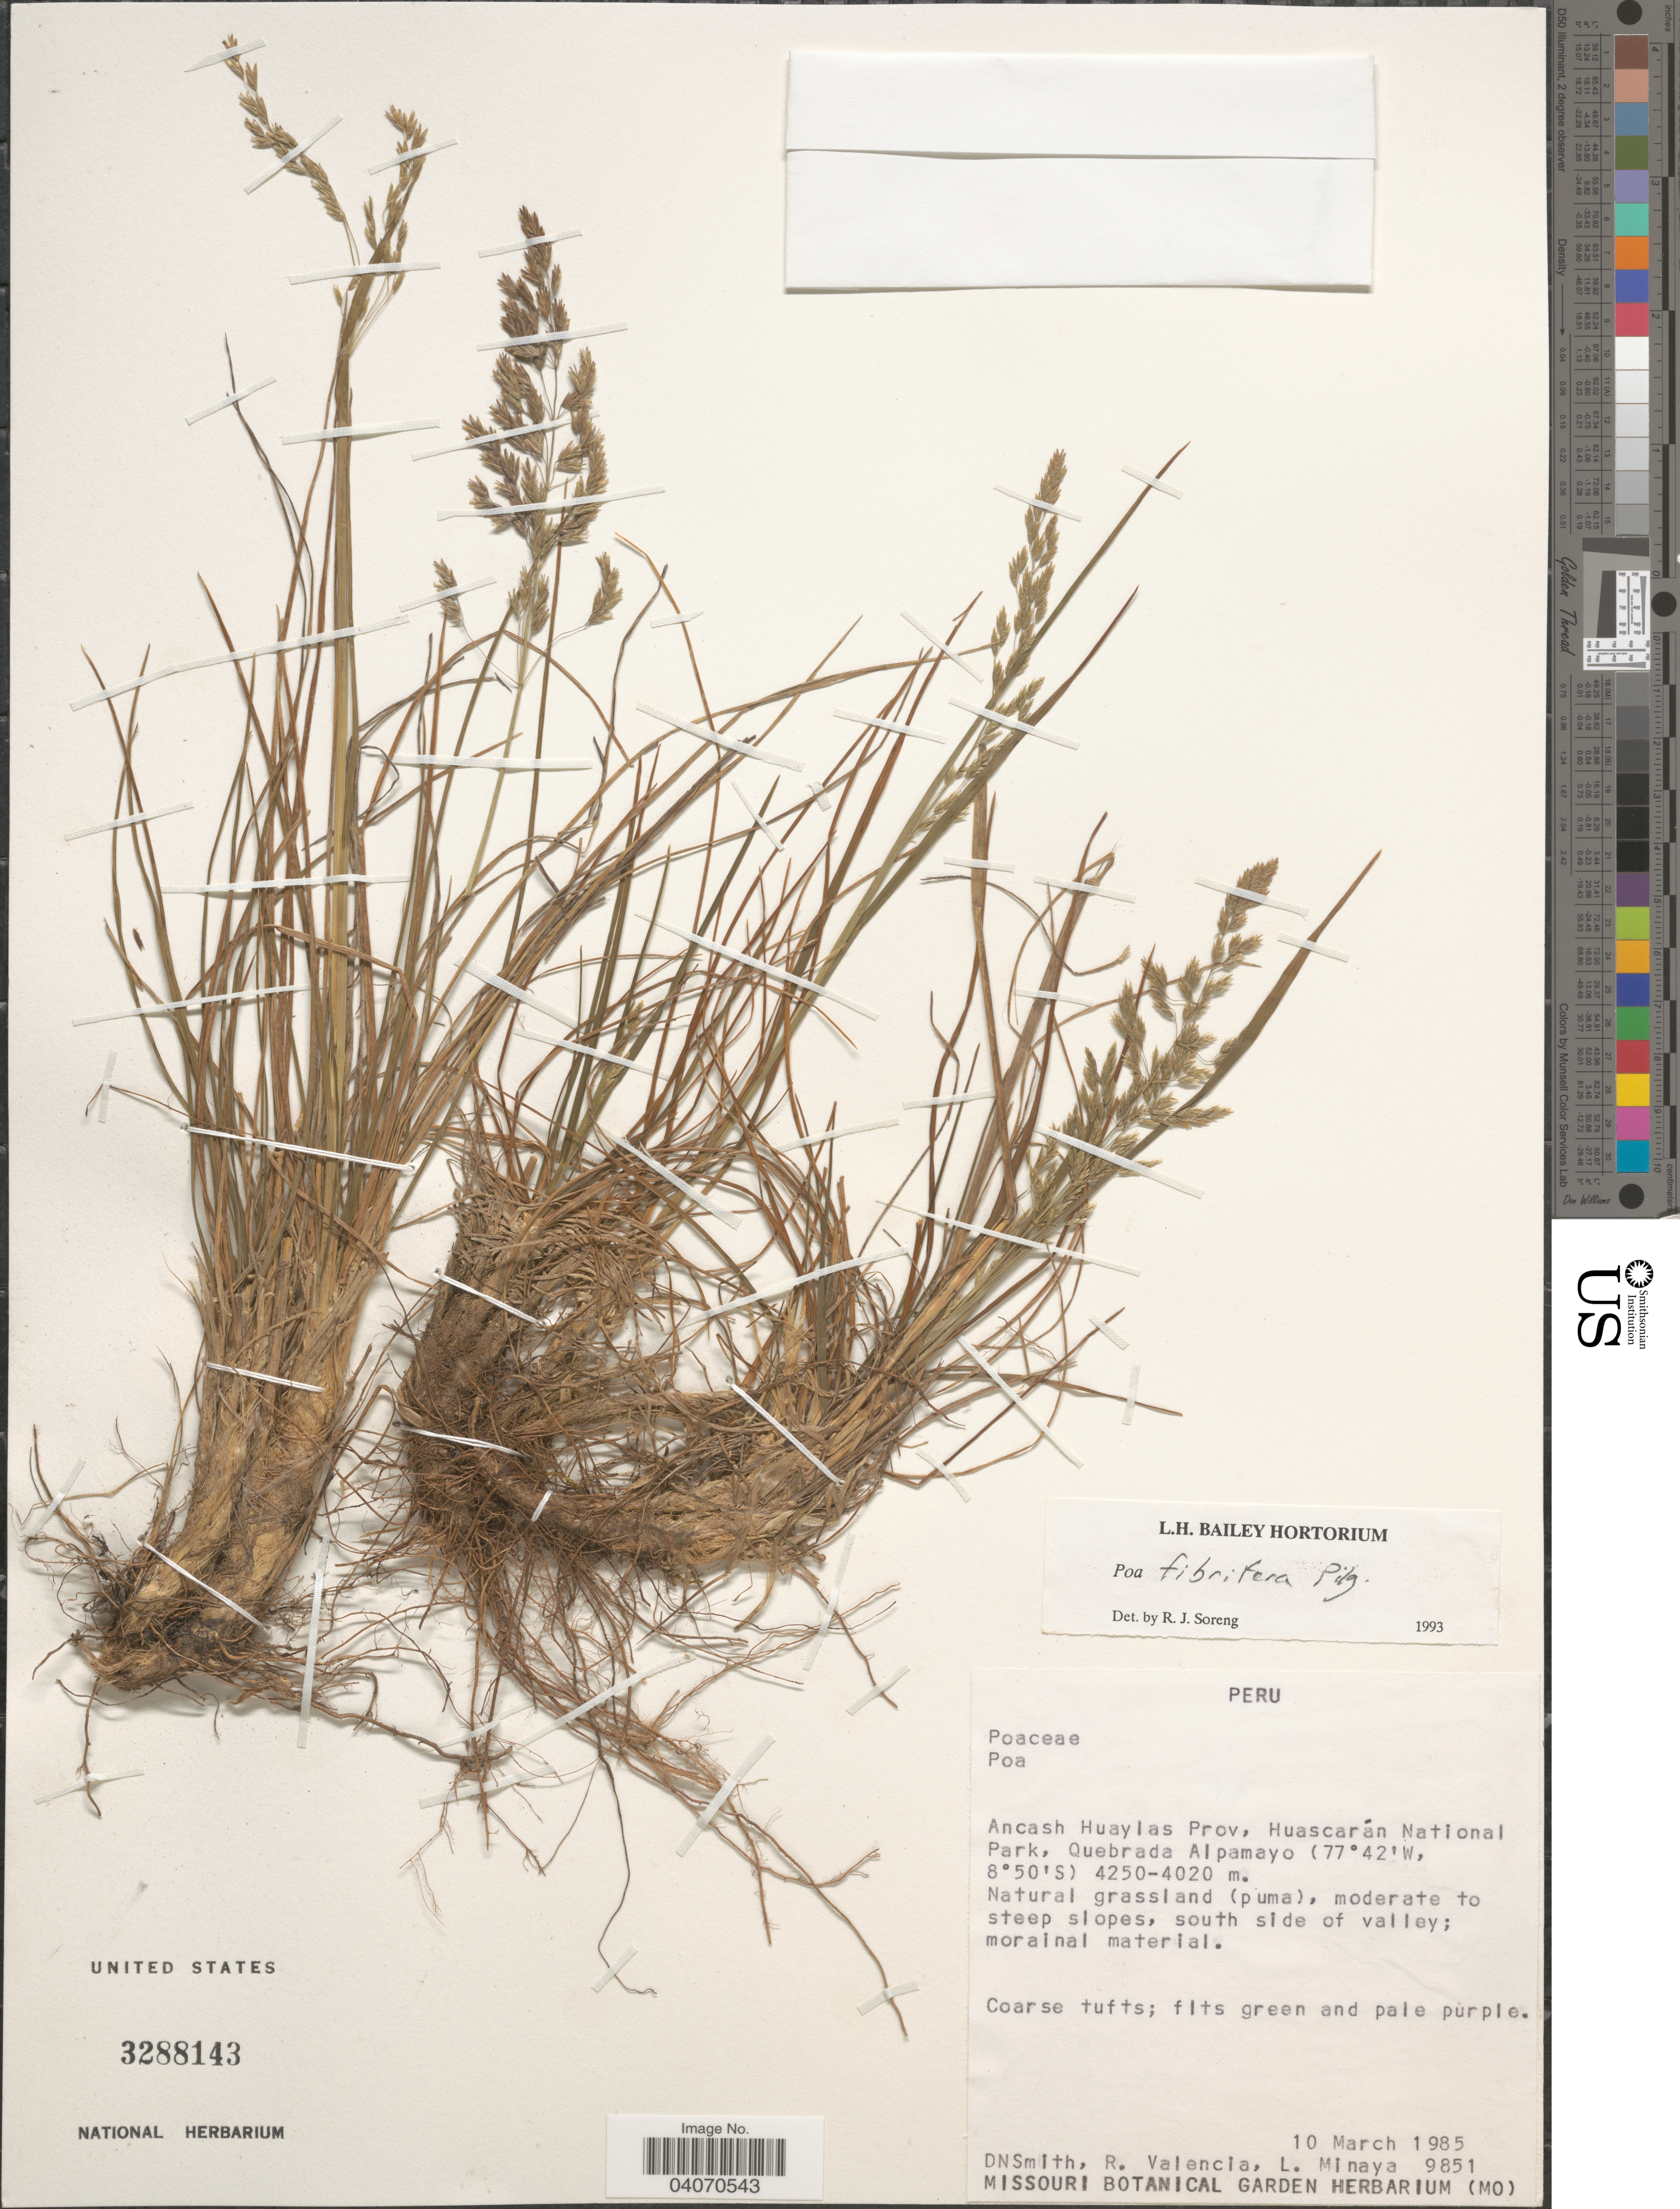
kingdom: Plantae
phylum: Tracheophyta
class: Liliopsida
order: Poales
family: Poaceae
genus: Poa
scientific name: Poa fibrifera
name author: Pilg.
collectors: D. Smith, R. Valencia & L. Minaya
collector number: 9851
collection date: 1985-03-10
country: Peru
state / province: Ancash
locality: Ancash Huaylas Prov, Huascarán National Park, Quebrada Alpamayo. South side of valley.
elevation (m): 4020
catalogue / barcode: US 3288143